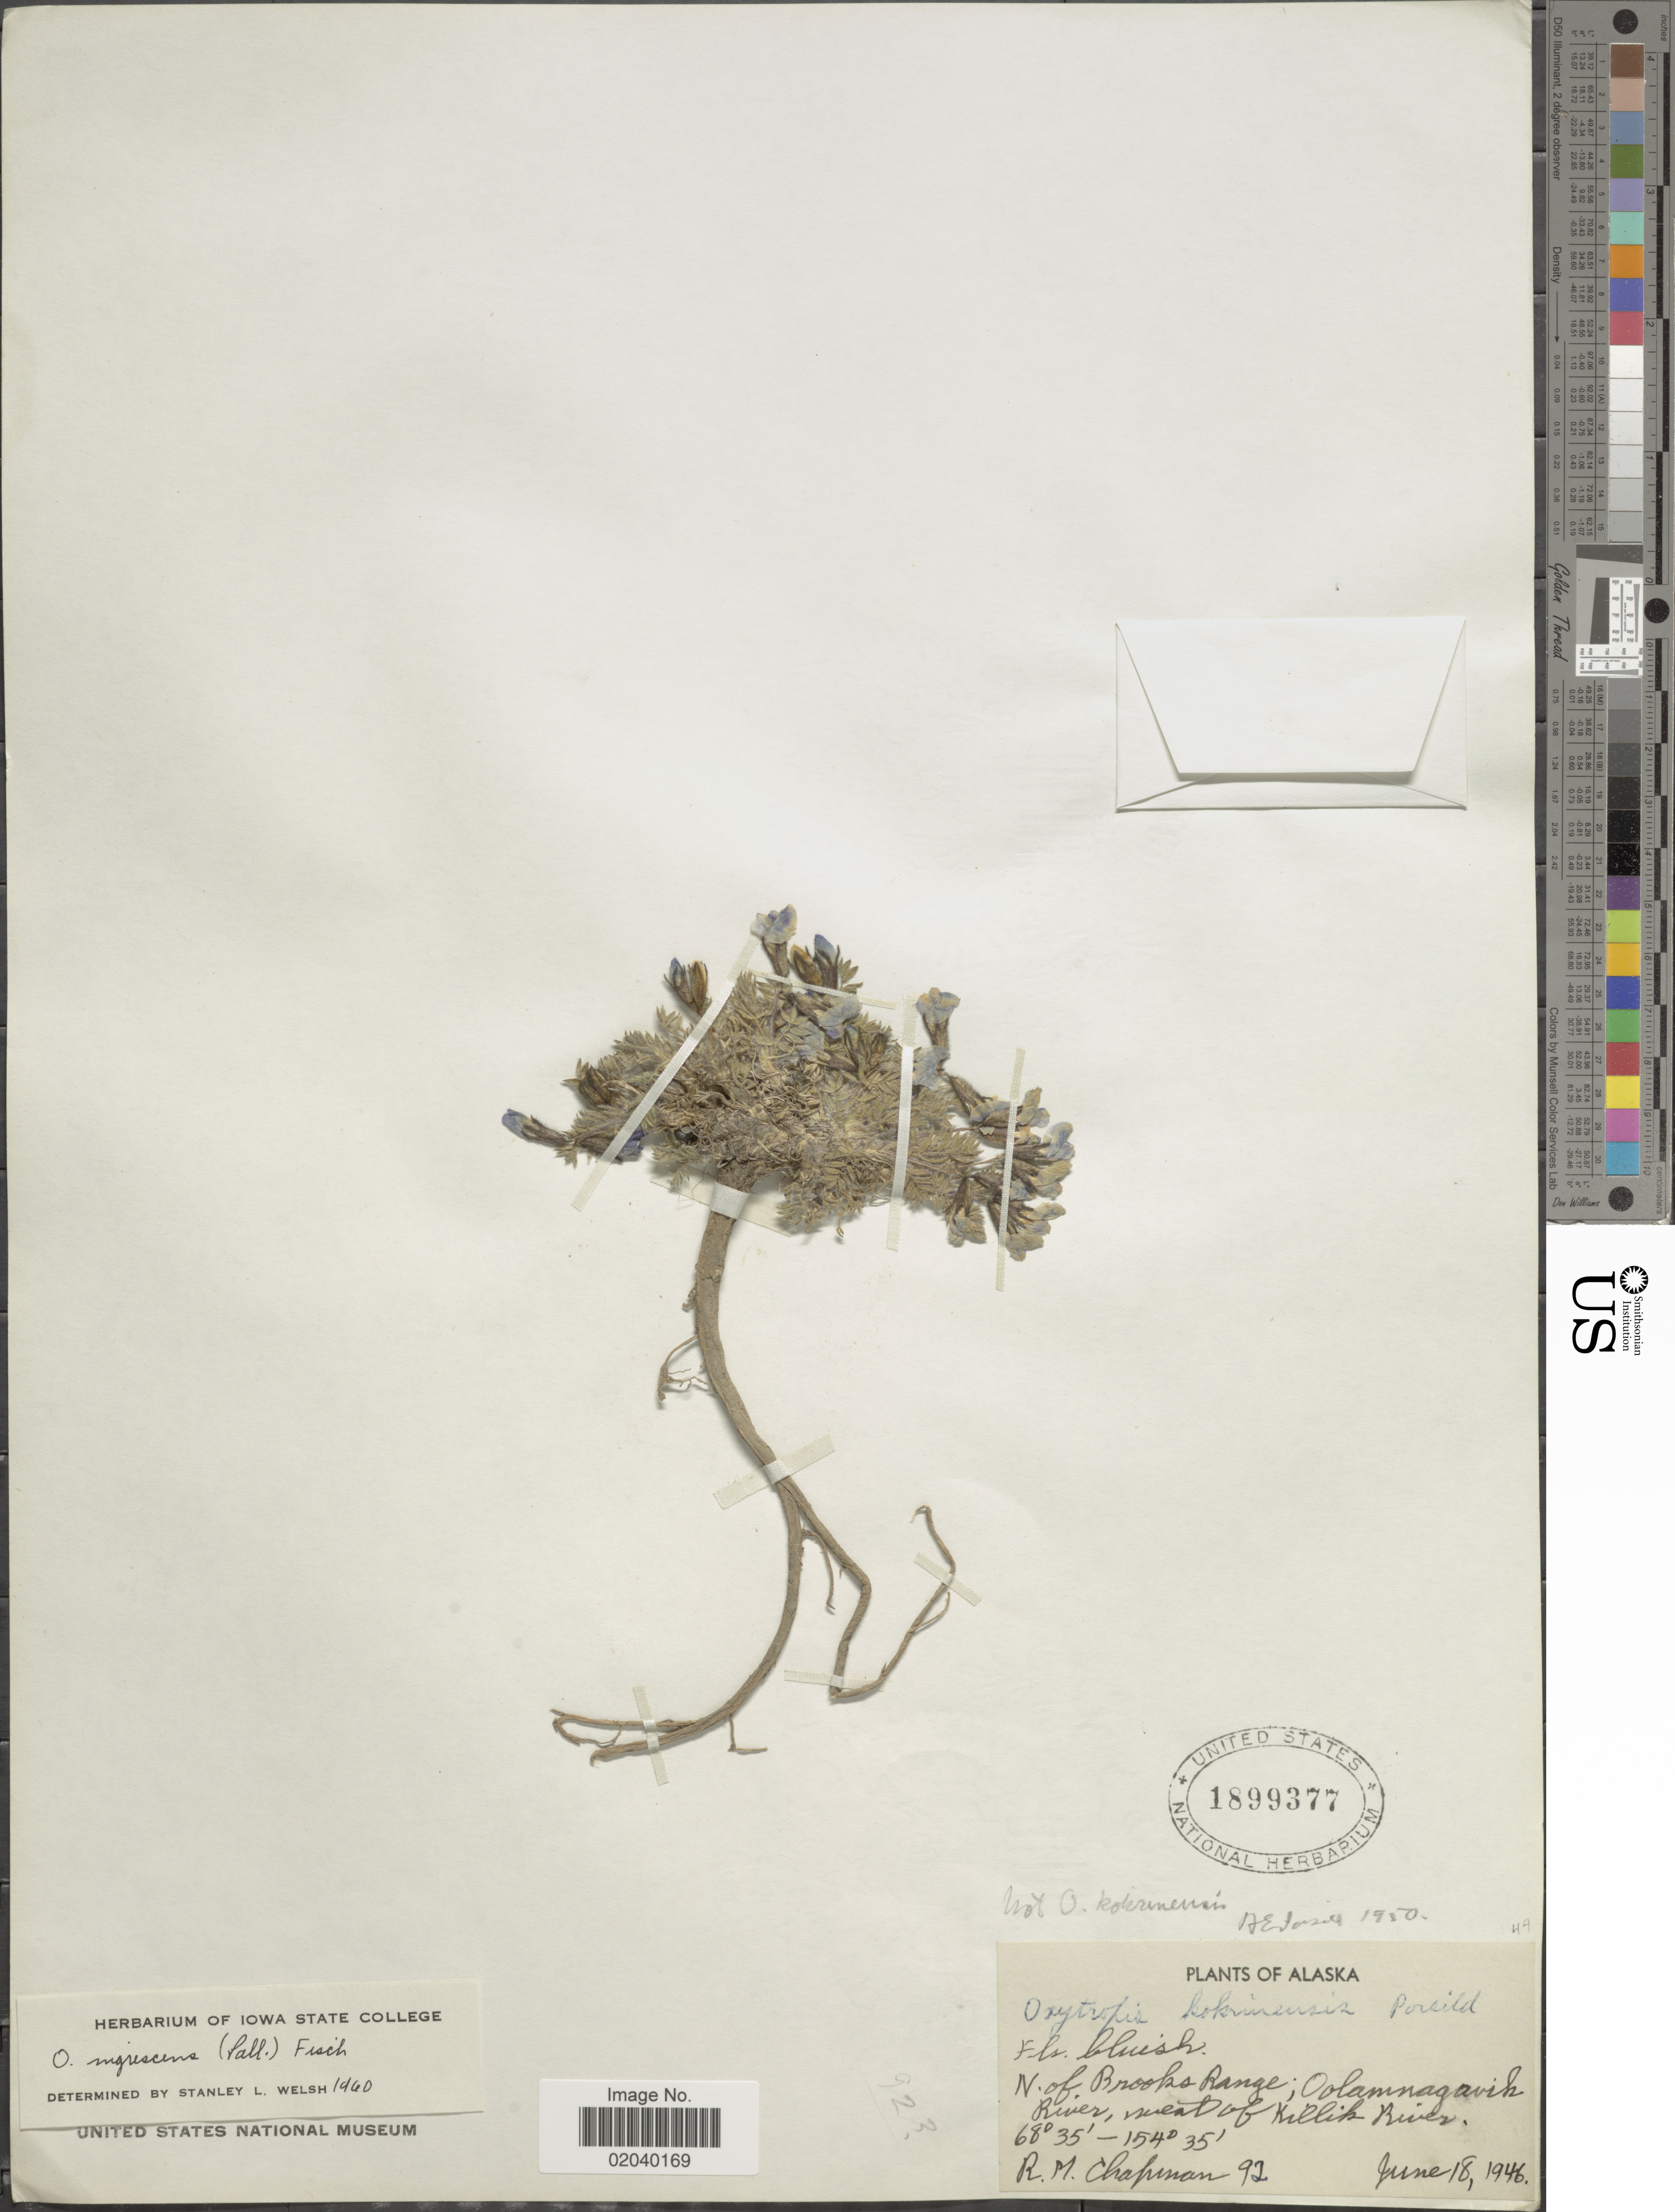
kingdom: Plantae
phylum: Tracheophyta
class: Magnoliopsida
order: Fabales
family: Fabaceae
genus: Oxytropis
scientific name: Oxytropis nigrescens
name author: (Pall.) Fisch. ex DC.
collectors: R. M. Chapman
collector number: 92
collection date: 1946-06-18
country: United States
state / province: Alaska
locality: N. of Brooks Range; Oolamnagavik River, west of Killik River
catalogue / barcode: US 1899377